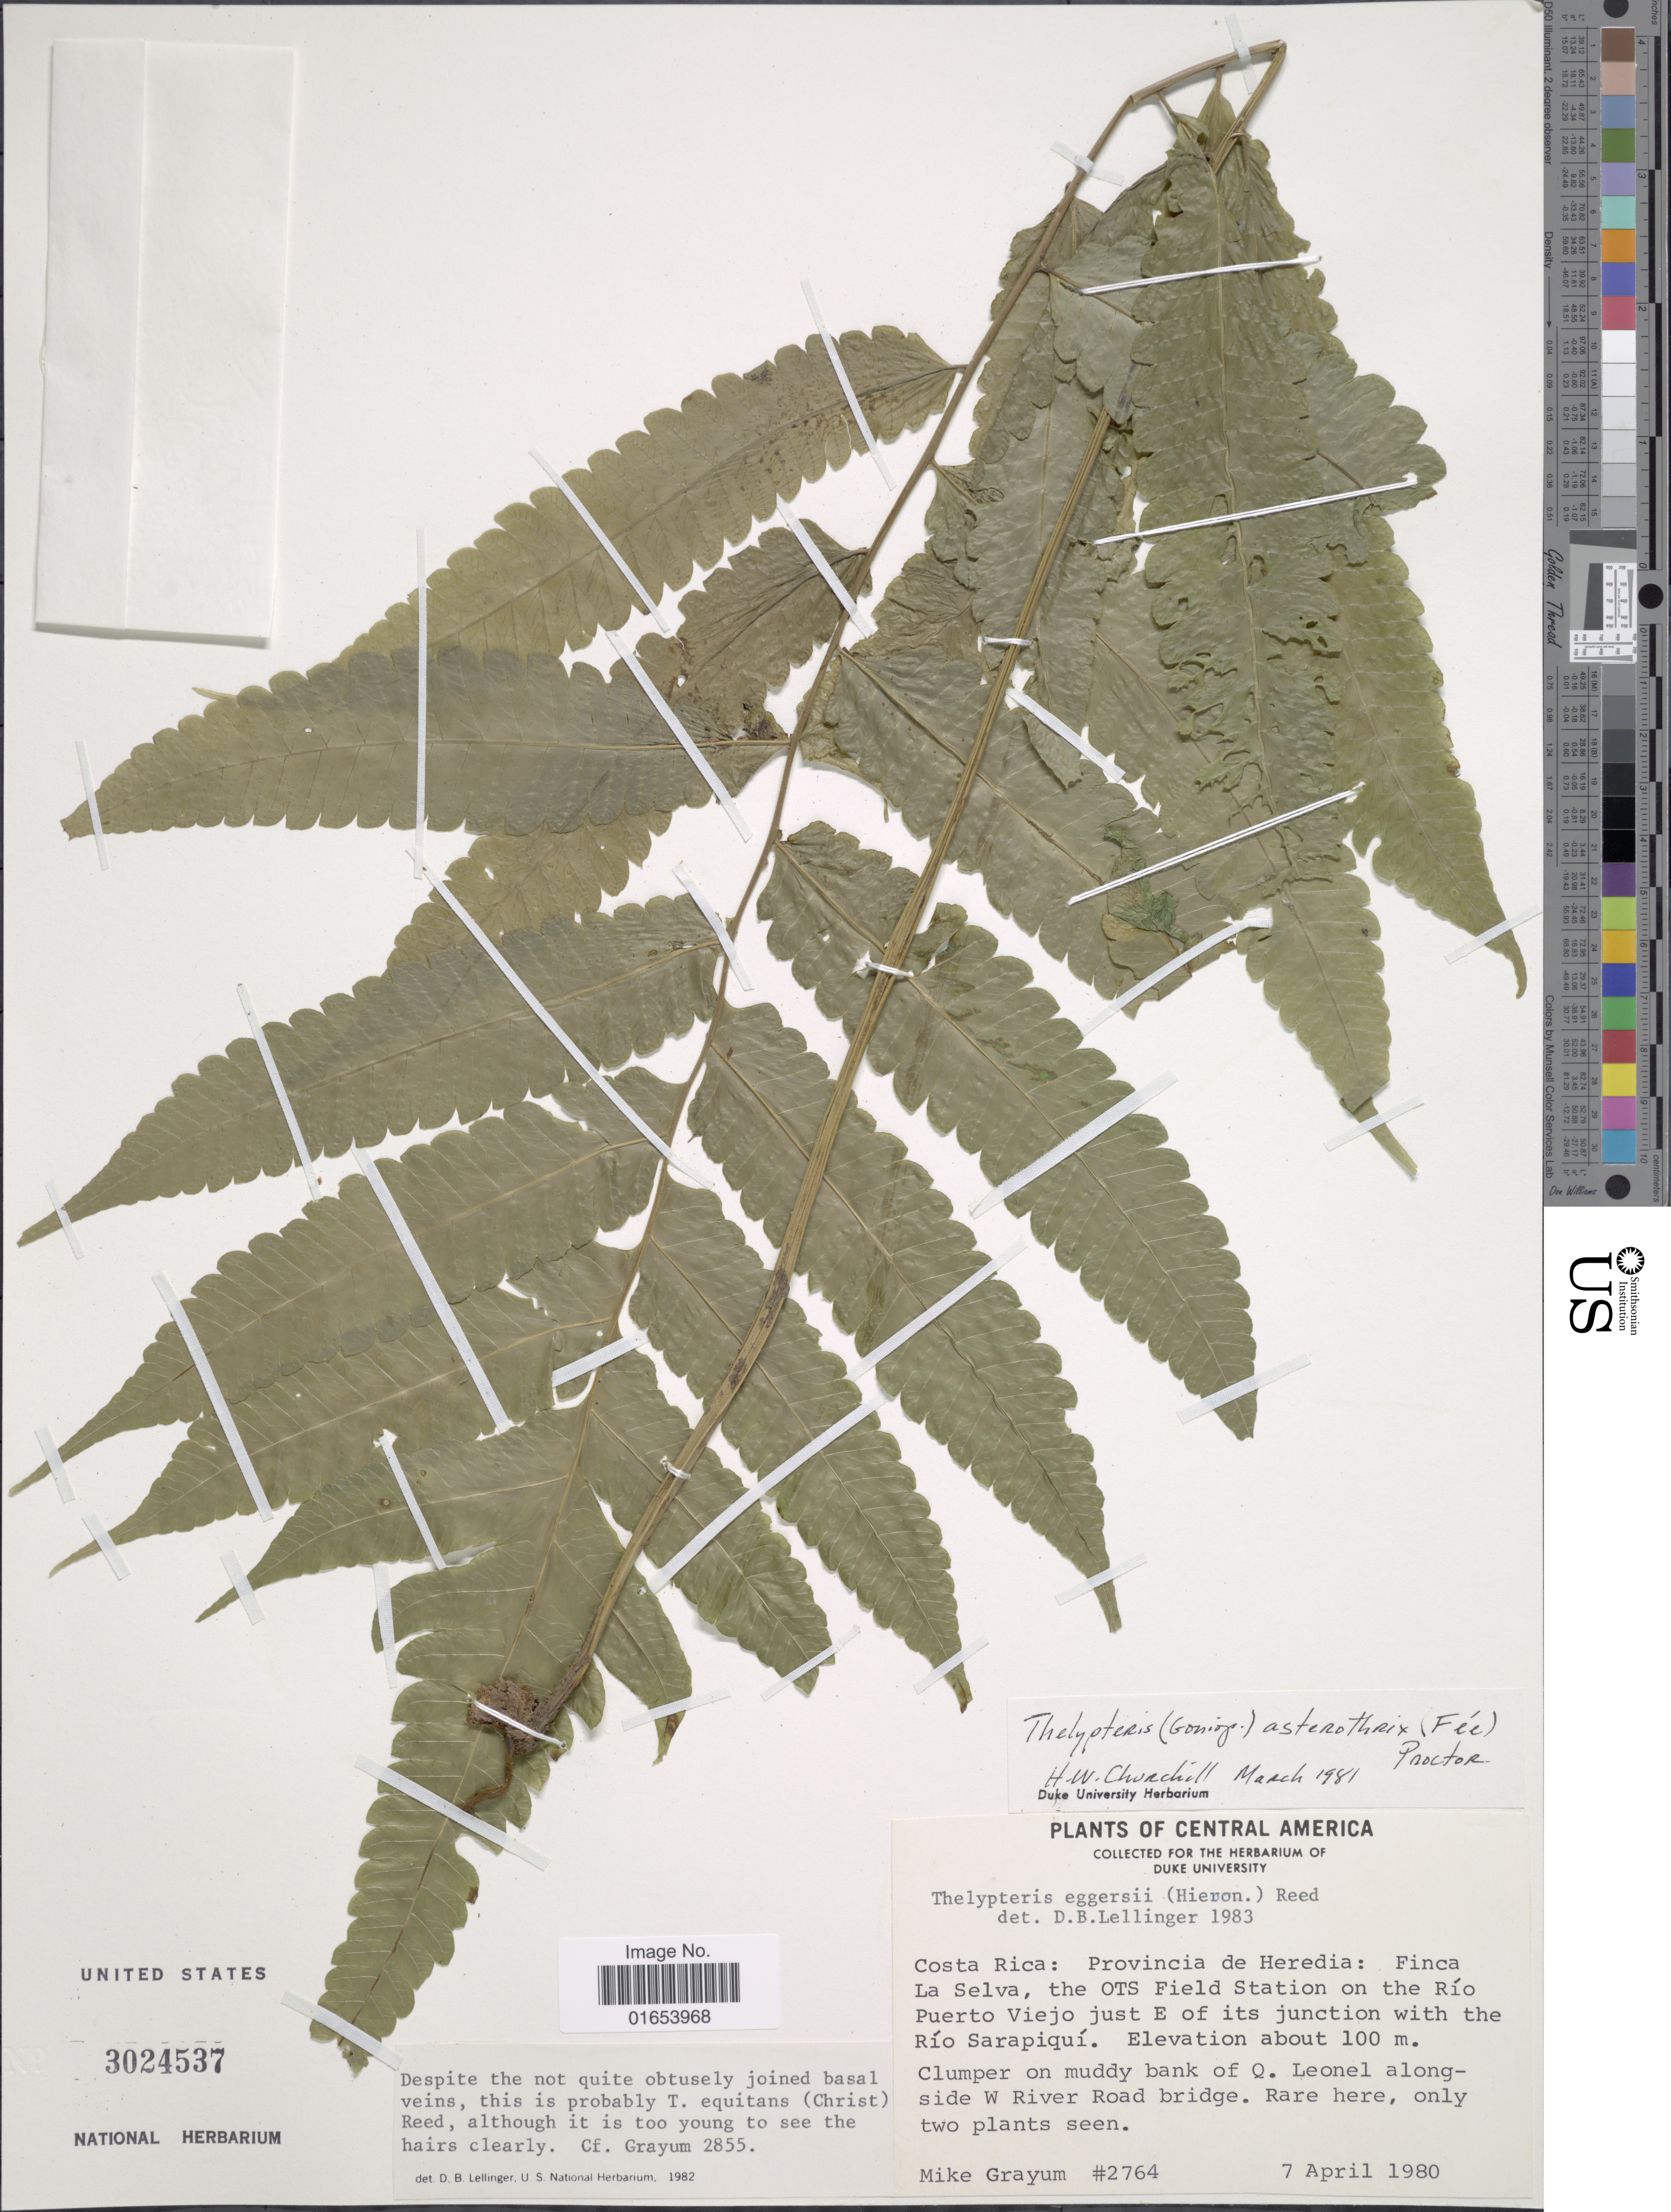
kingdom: Plantae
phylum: Tracheophyta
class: Polypodiopsida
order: Polypodiales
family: Thelypteridaceae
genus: Goniopteris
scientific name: Goniopteris equitans (Christ) comb. nov., ined 2015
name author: (Christ)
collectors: M. H. Grayum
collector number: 2764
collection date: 1980-04-07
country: Costa Rica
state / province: Heredia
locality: Costa Rica: Provincia de Heredia: Finca La Selva, the OTS Field Station on the Rio Puerto Viejo just E of its junction with the Rio Sarapiqui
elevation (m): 100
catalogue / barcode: US 3024537